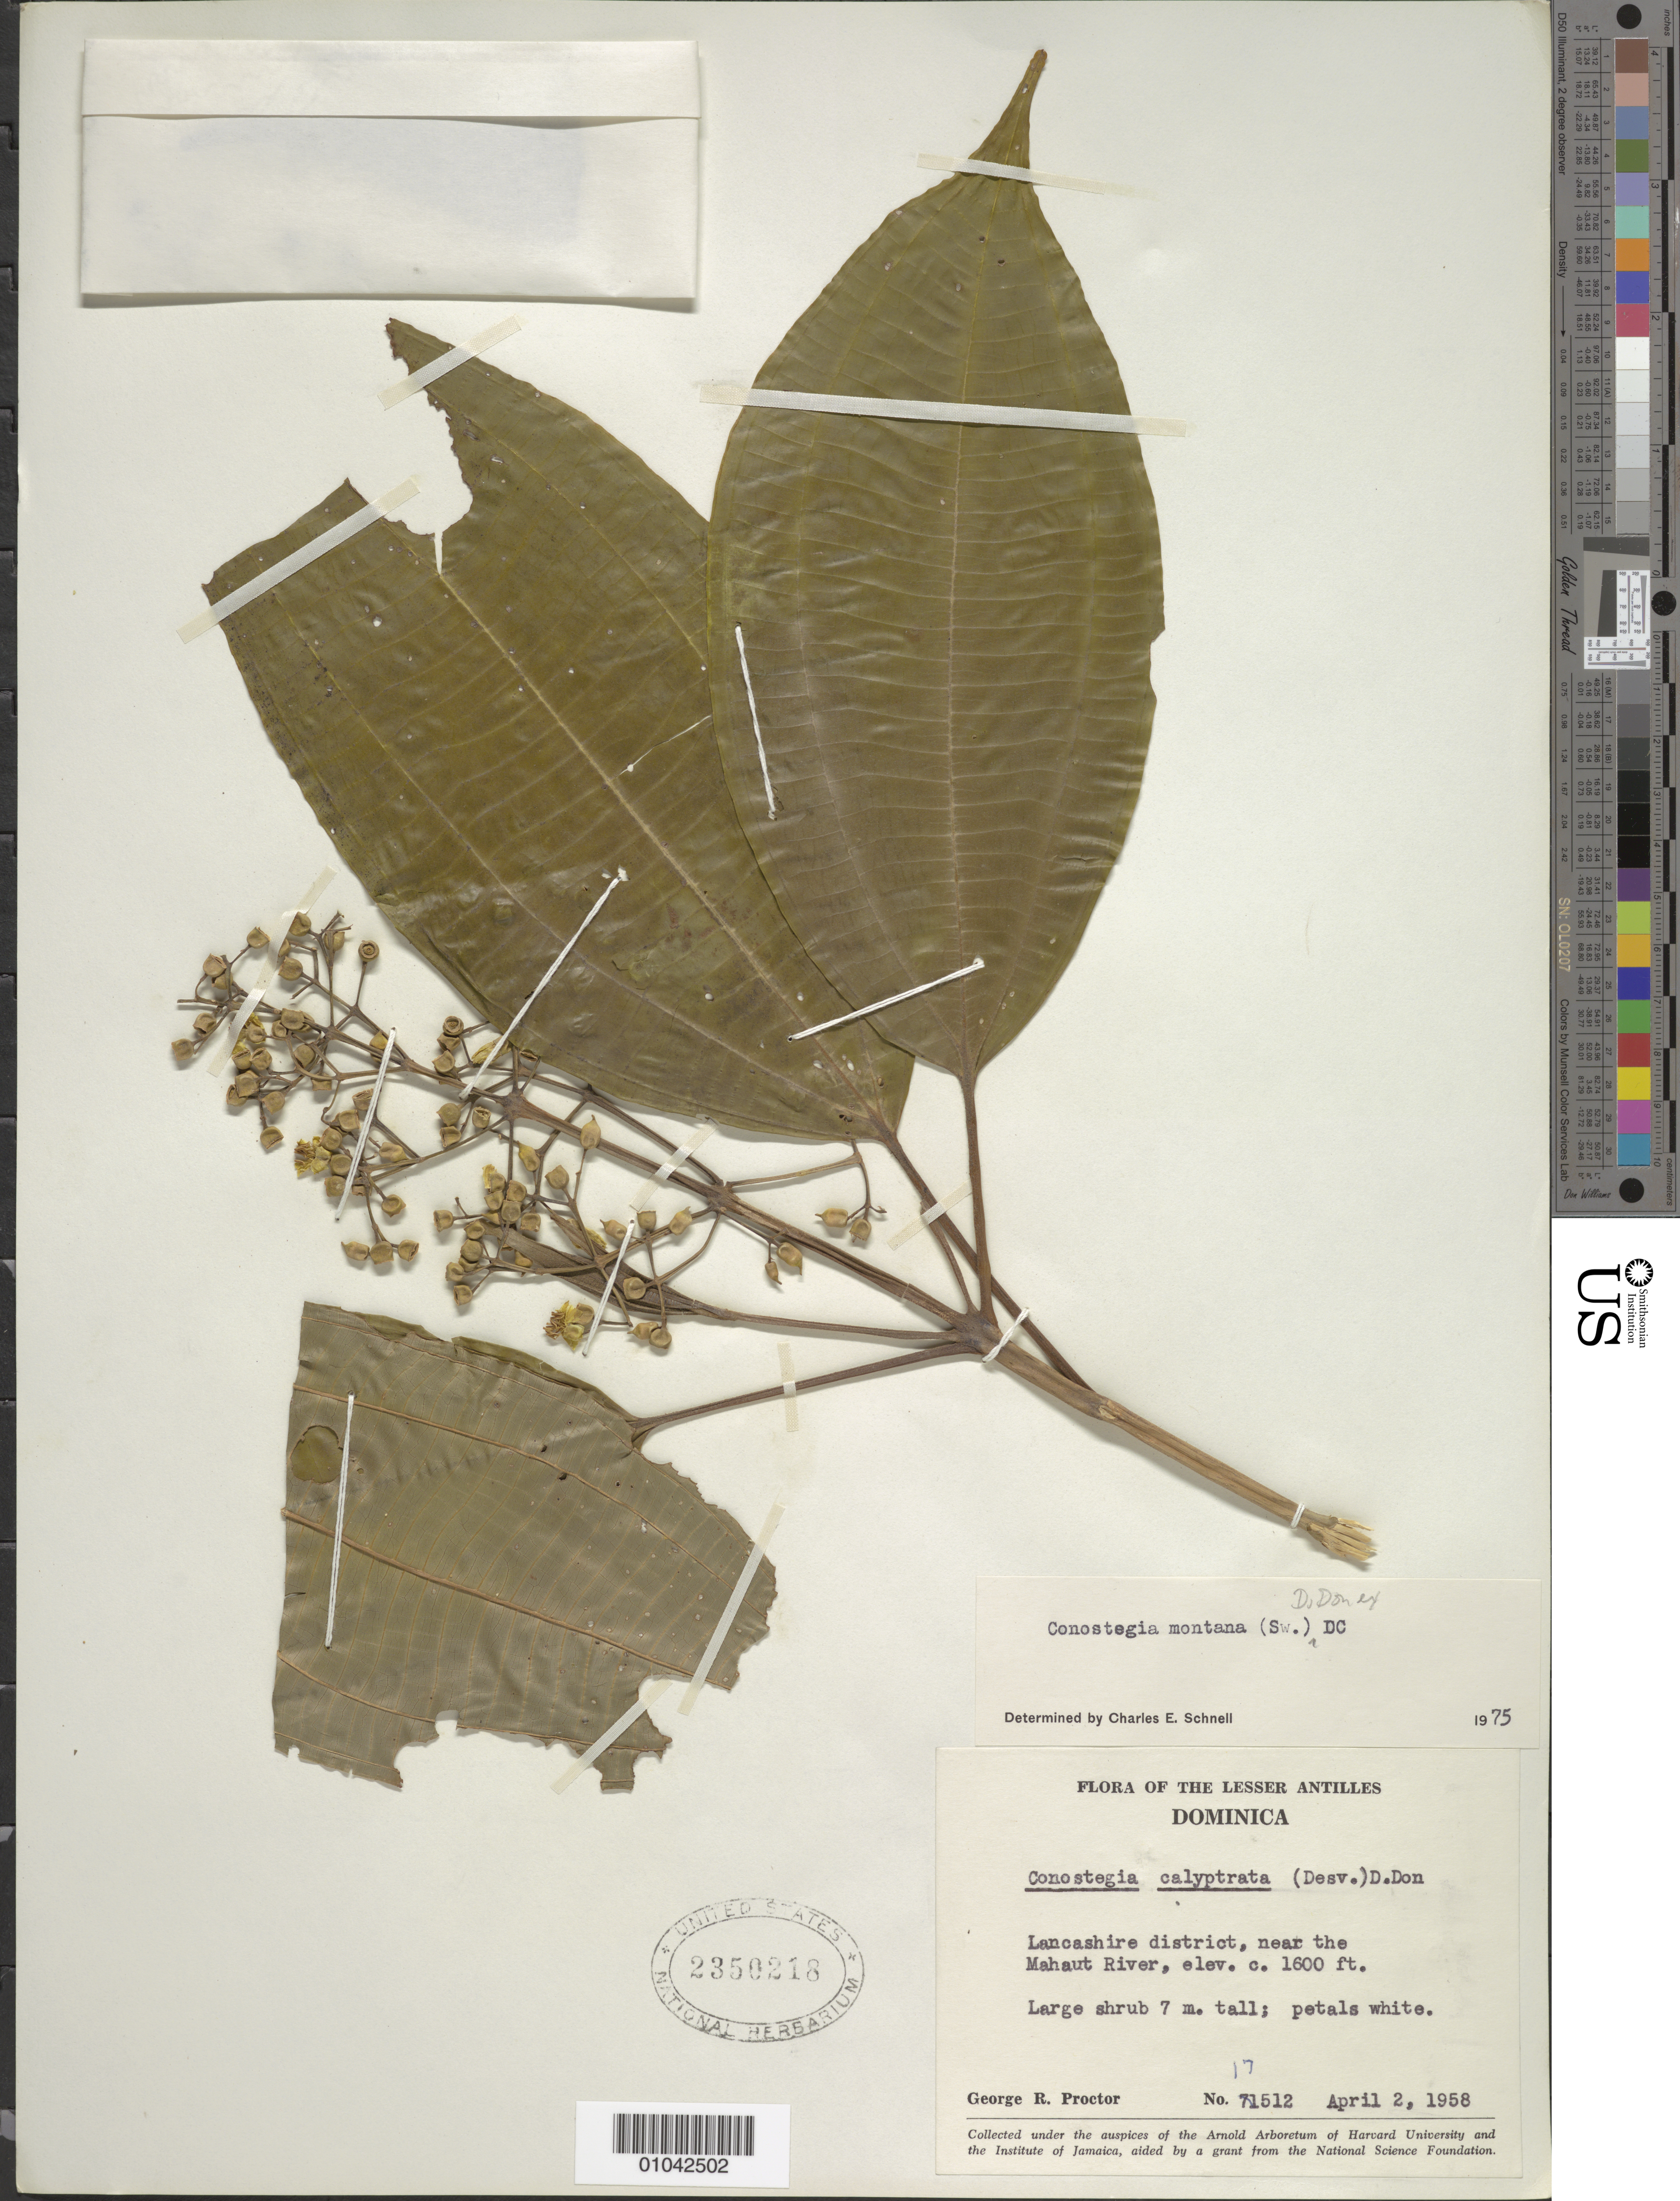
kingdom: Plantae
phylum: Tracheophyta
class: Magnoliopsida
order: Myrtales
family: Melastomataceae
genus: Conostegia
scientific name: Conostegia montana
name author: (Sw.) D. Don ex DC.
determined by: Schnell, C. E.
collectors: G. R. Proctor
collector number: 17512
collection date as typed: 02 Apr 1958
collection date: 1958-04-02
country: Dominica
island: Dominica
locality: Lancashire district, near the Mahaut River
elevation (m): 488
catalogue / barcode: US 2350218